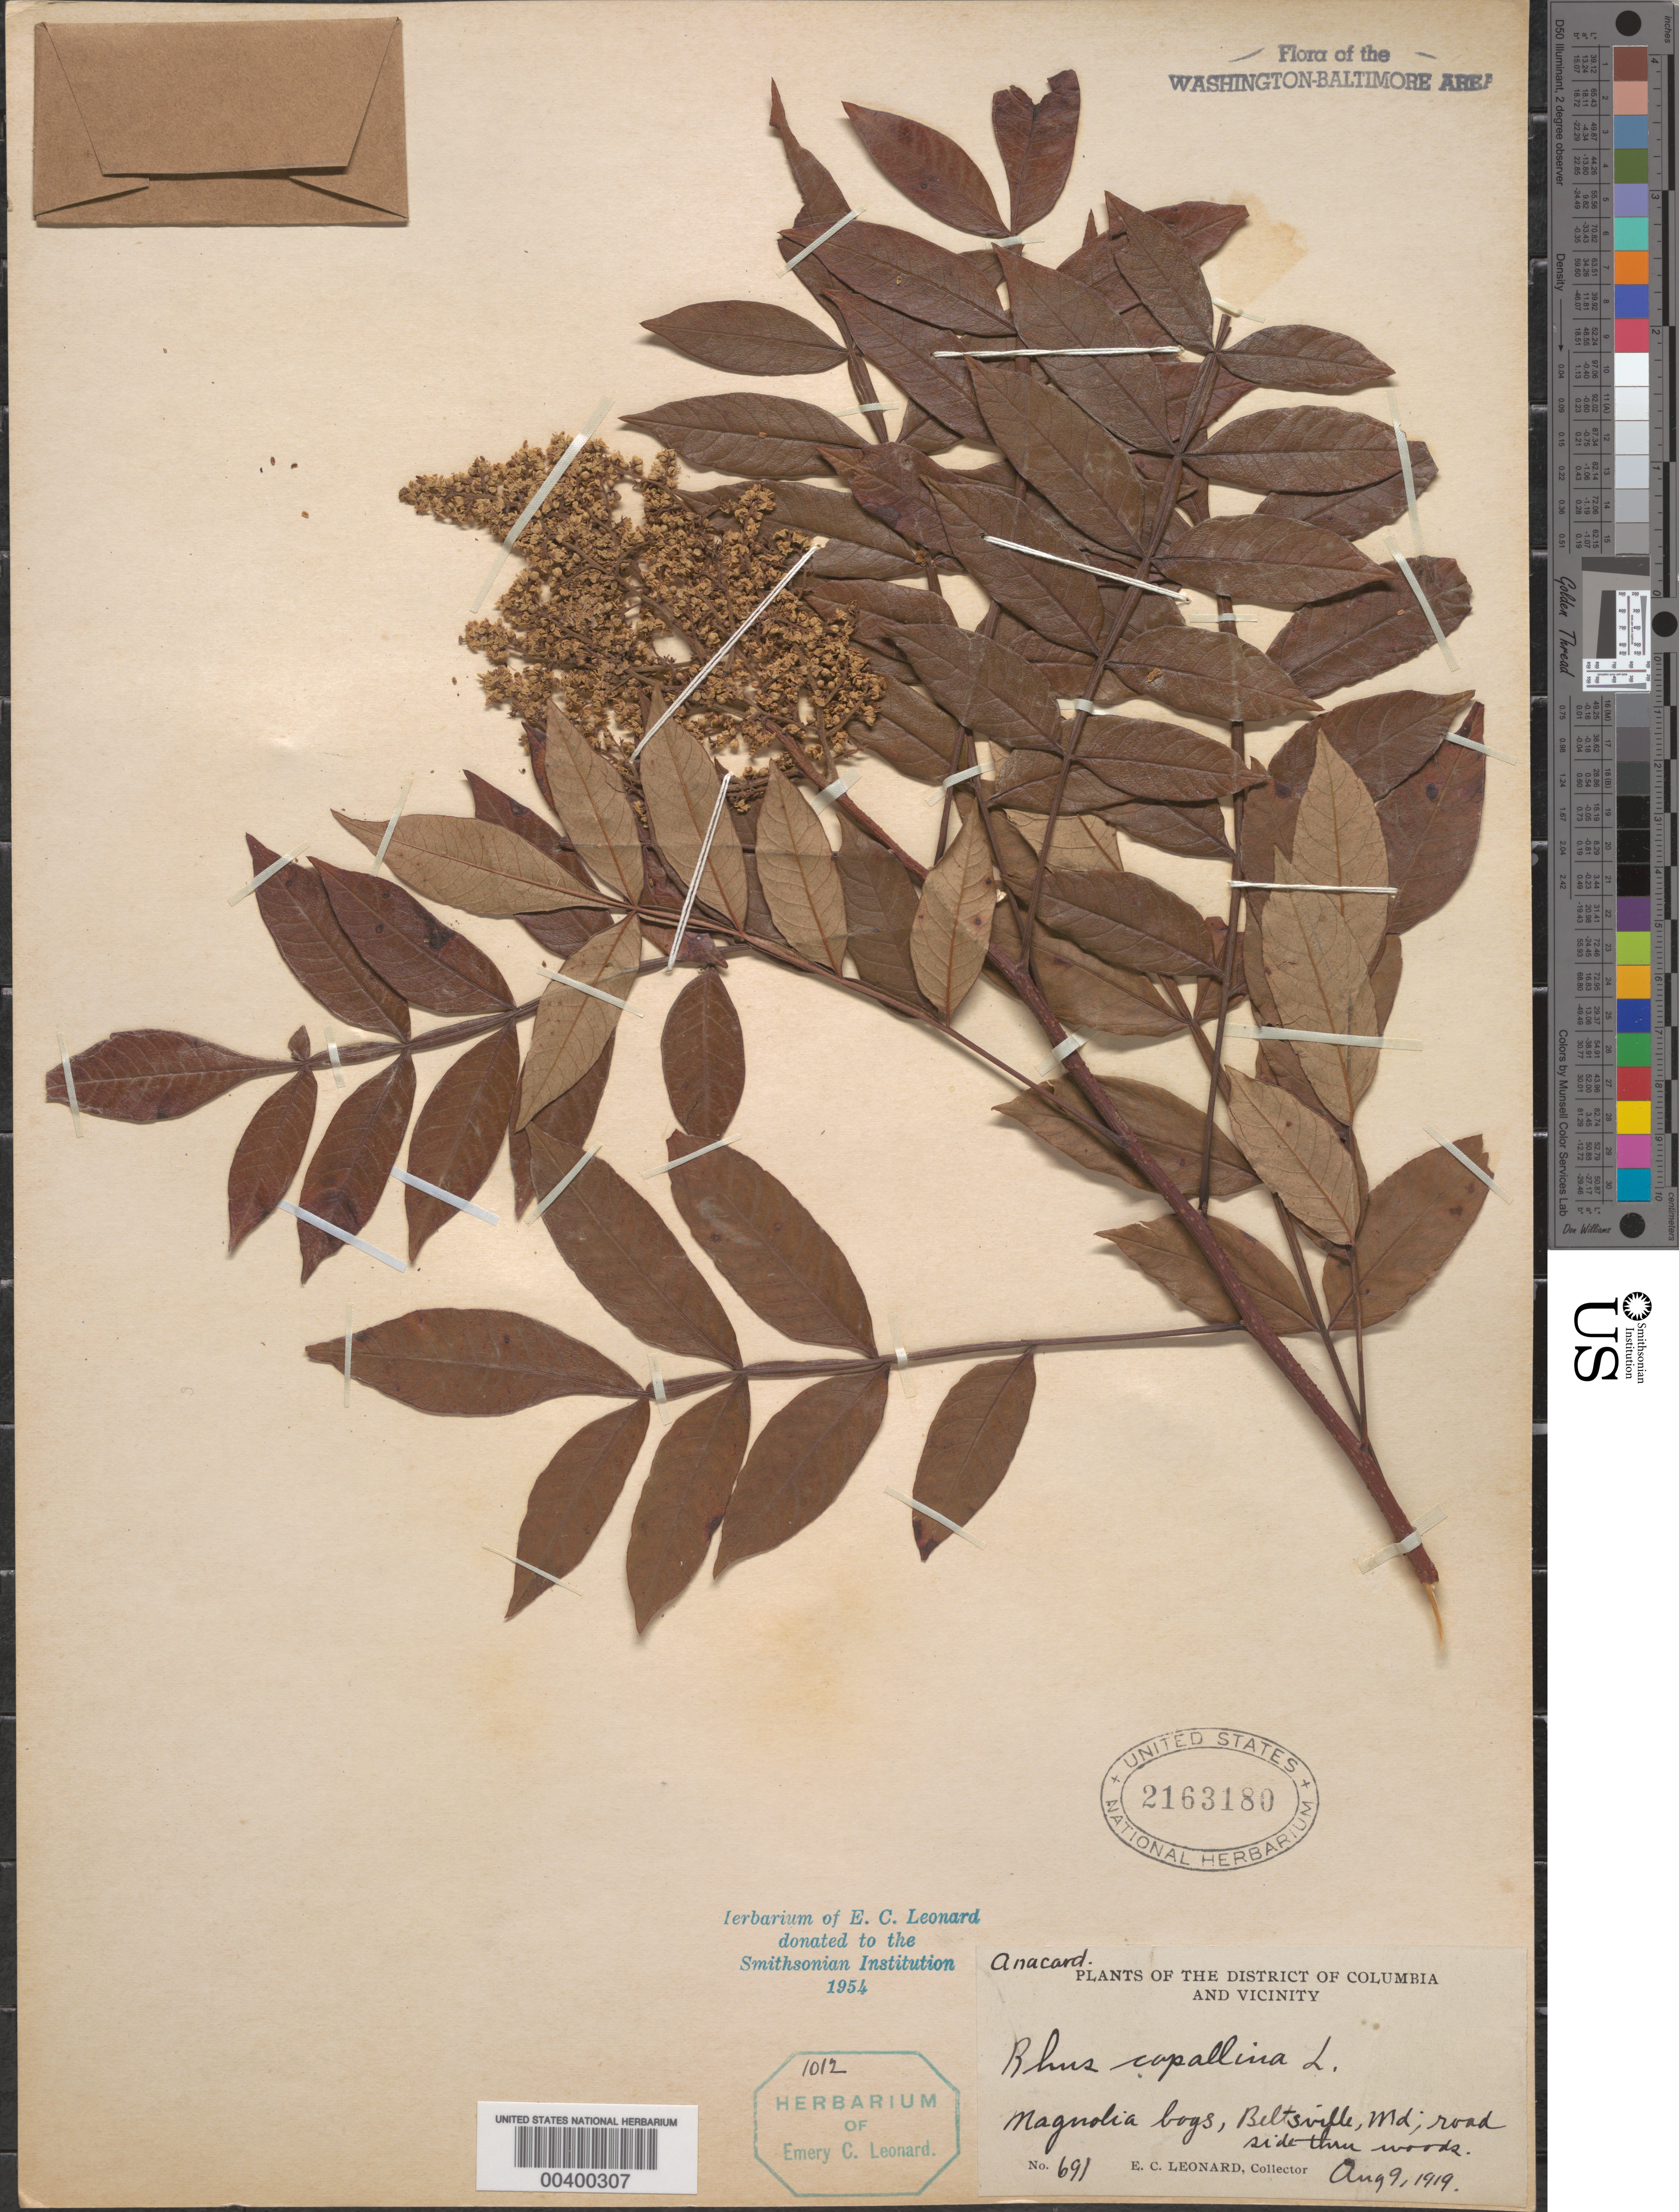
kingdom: Plantae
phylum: Tracheophyta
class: Magnoliopsida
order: Sapindales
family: Anacardiaceae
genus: Rhus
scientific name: Rhus copallinum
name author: L.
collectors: E. C. Leonard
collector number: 691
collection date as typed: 09 Aug 1919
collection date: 1919-08-09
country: United States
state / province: Maryland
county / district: Prince George's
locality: Magnolia Bogs, Beltsville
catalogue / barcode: US 2163180